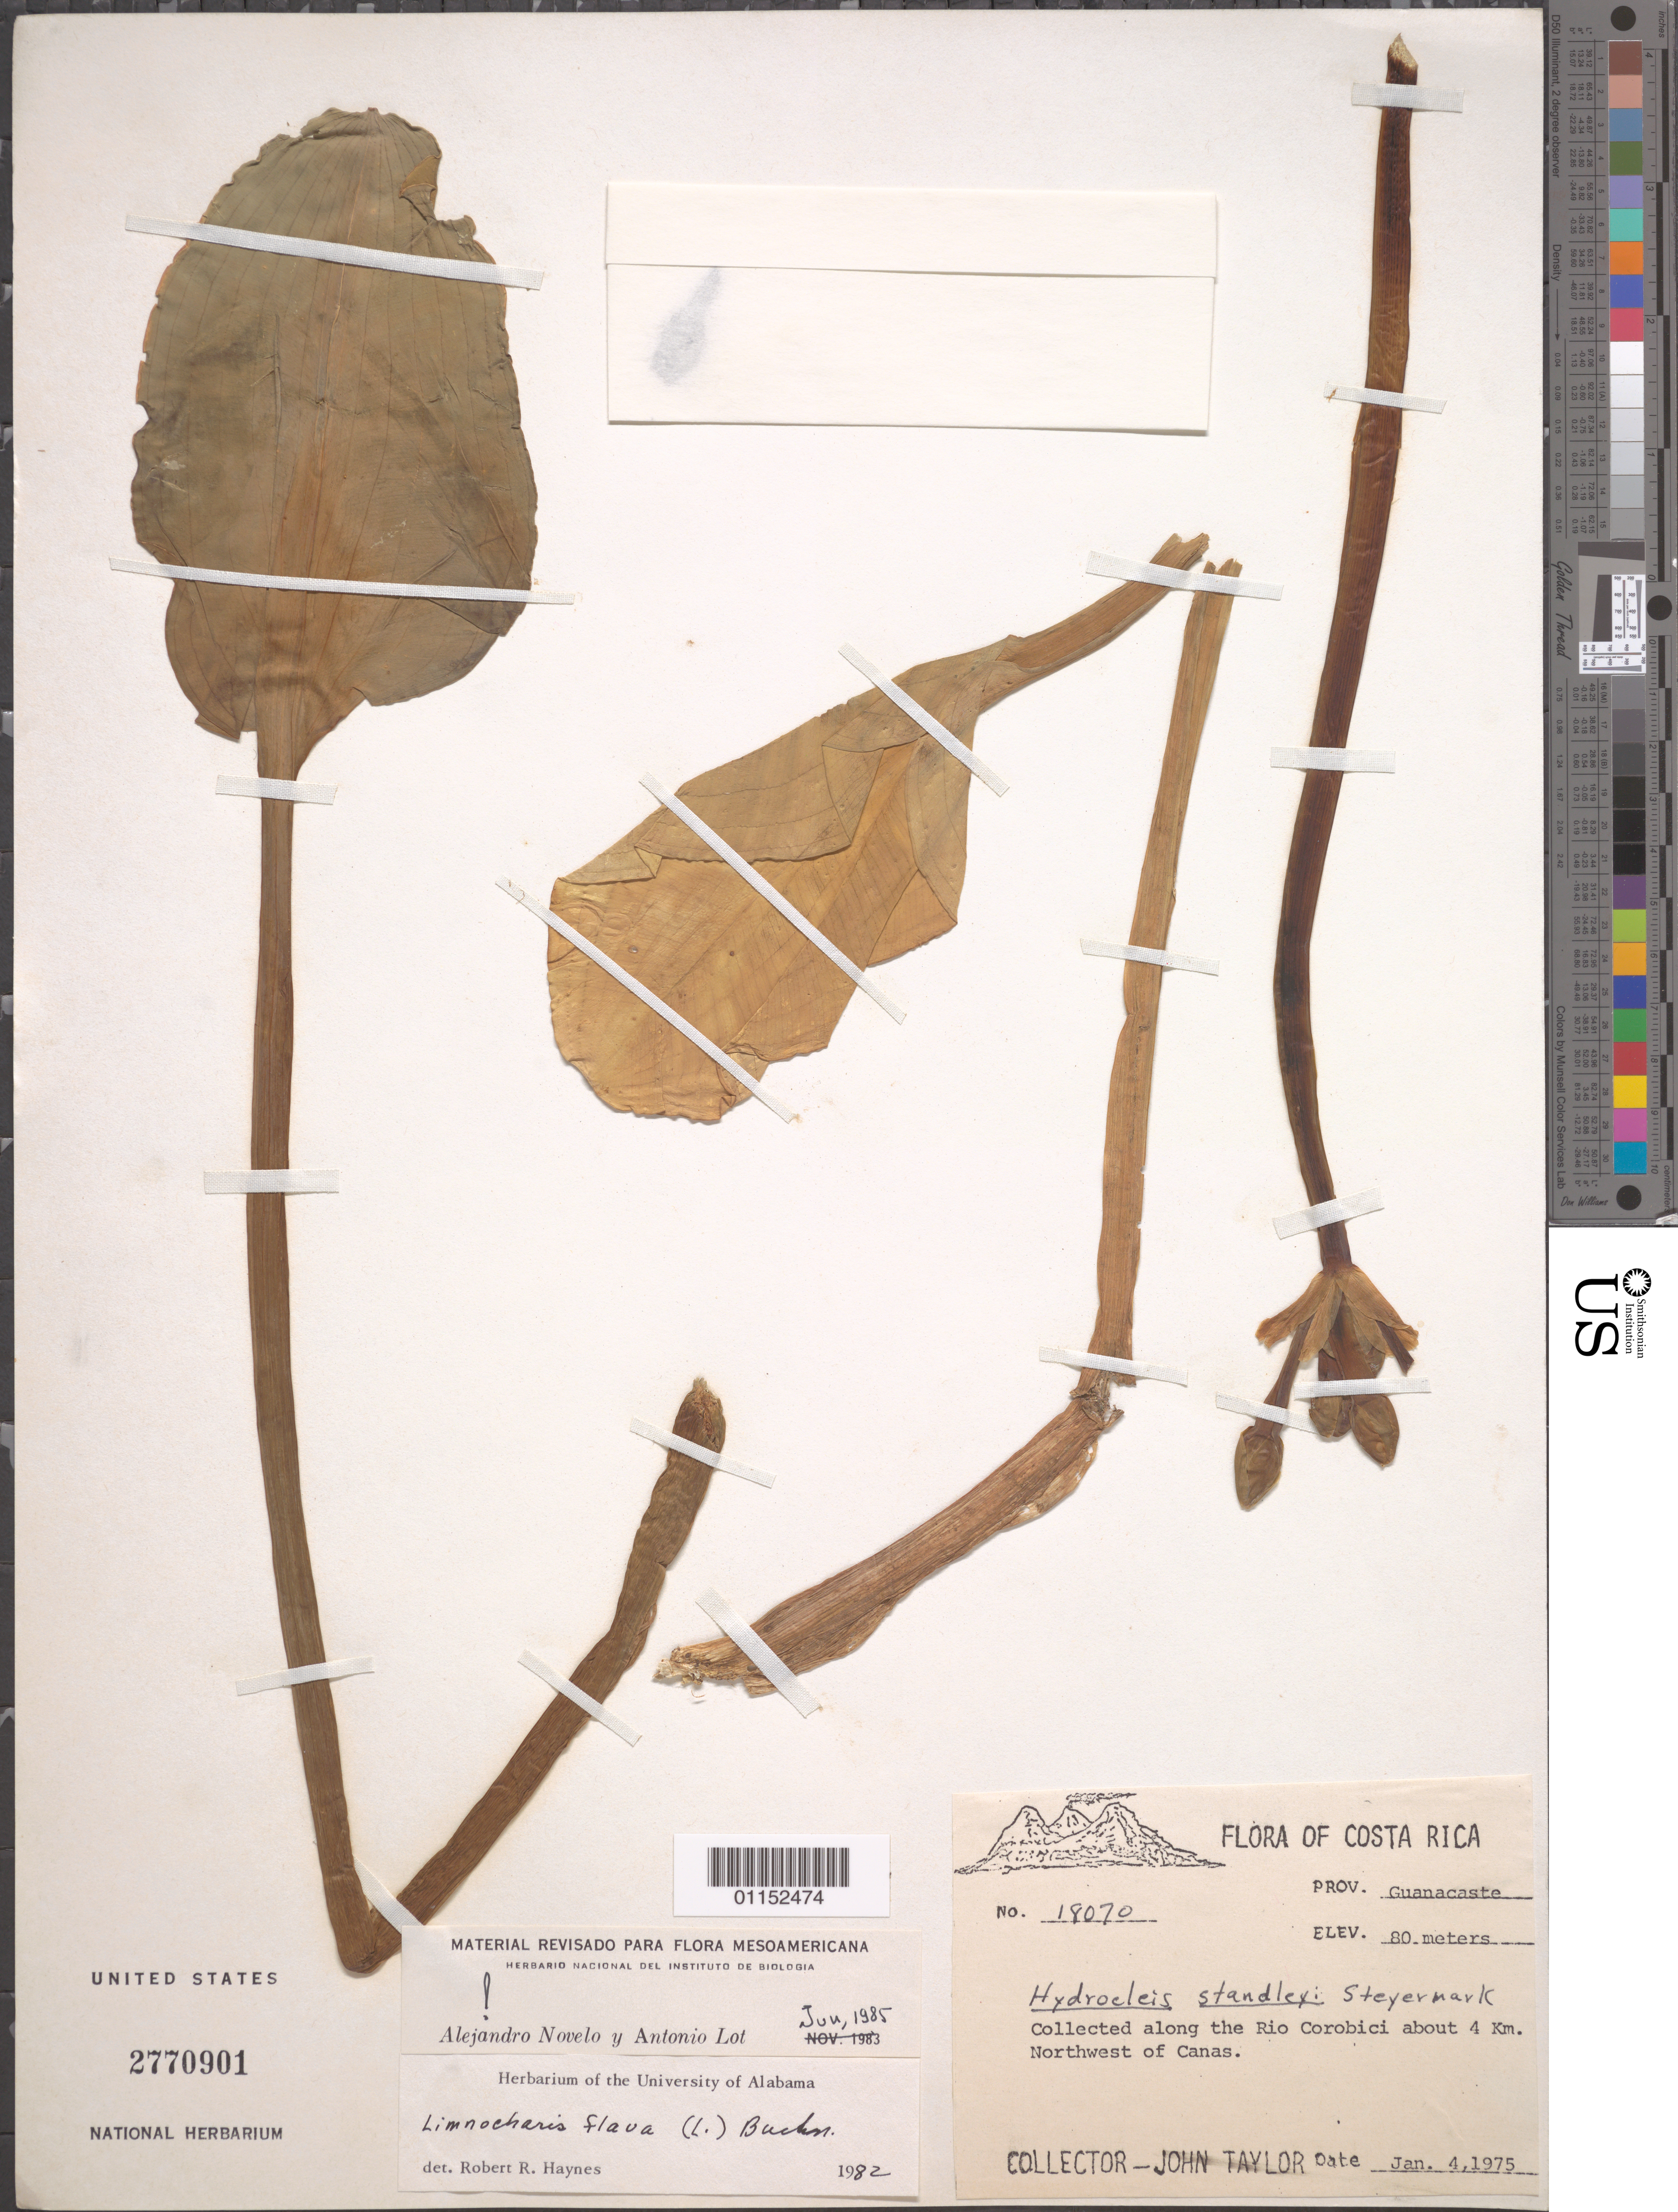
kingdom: Plantae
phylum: Tracheophyta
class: Liliopsida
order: Alismatales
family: Alismataceae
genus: Limnocharis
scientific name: Limnocharis flava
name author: (L.) Buchenau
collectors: R. J. Taylor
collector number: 18070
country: Costa Rica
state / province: Guanacaste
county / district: Cañas Canton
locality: Along the Rio Corobici about 4 K NW of Canas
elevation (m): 80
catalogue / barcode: US 2770901